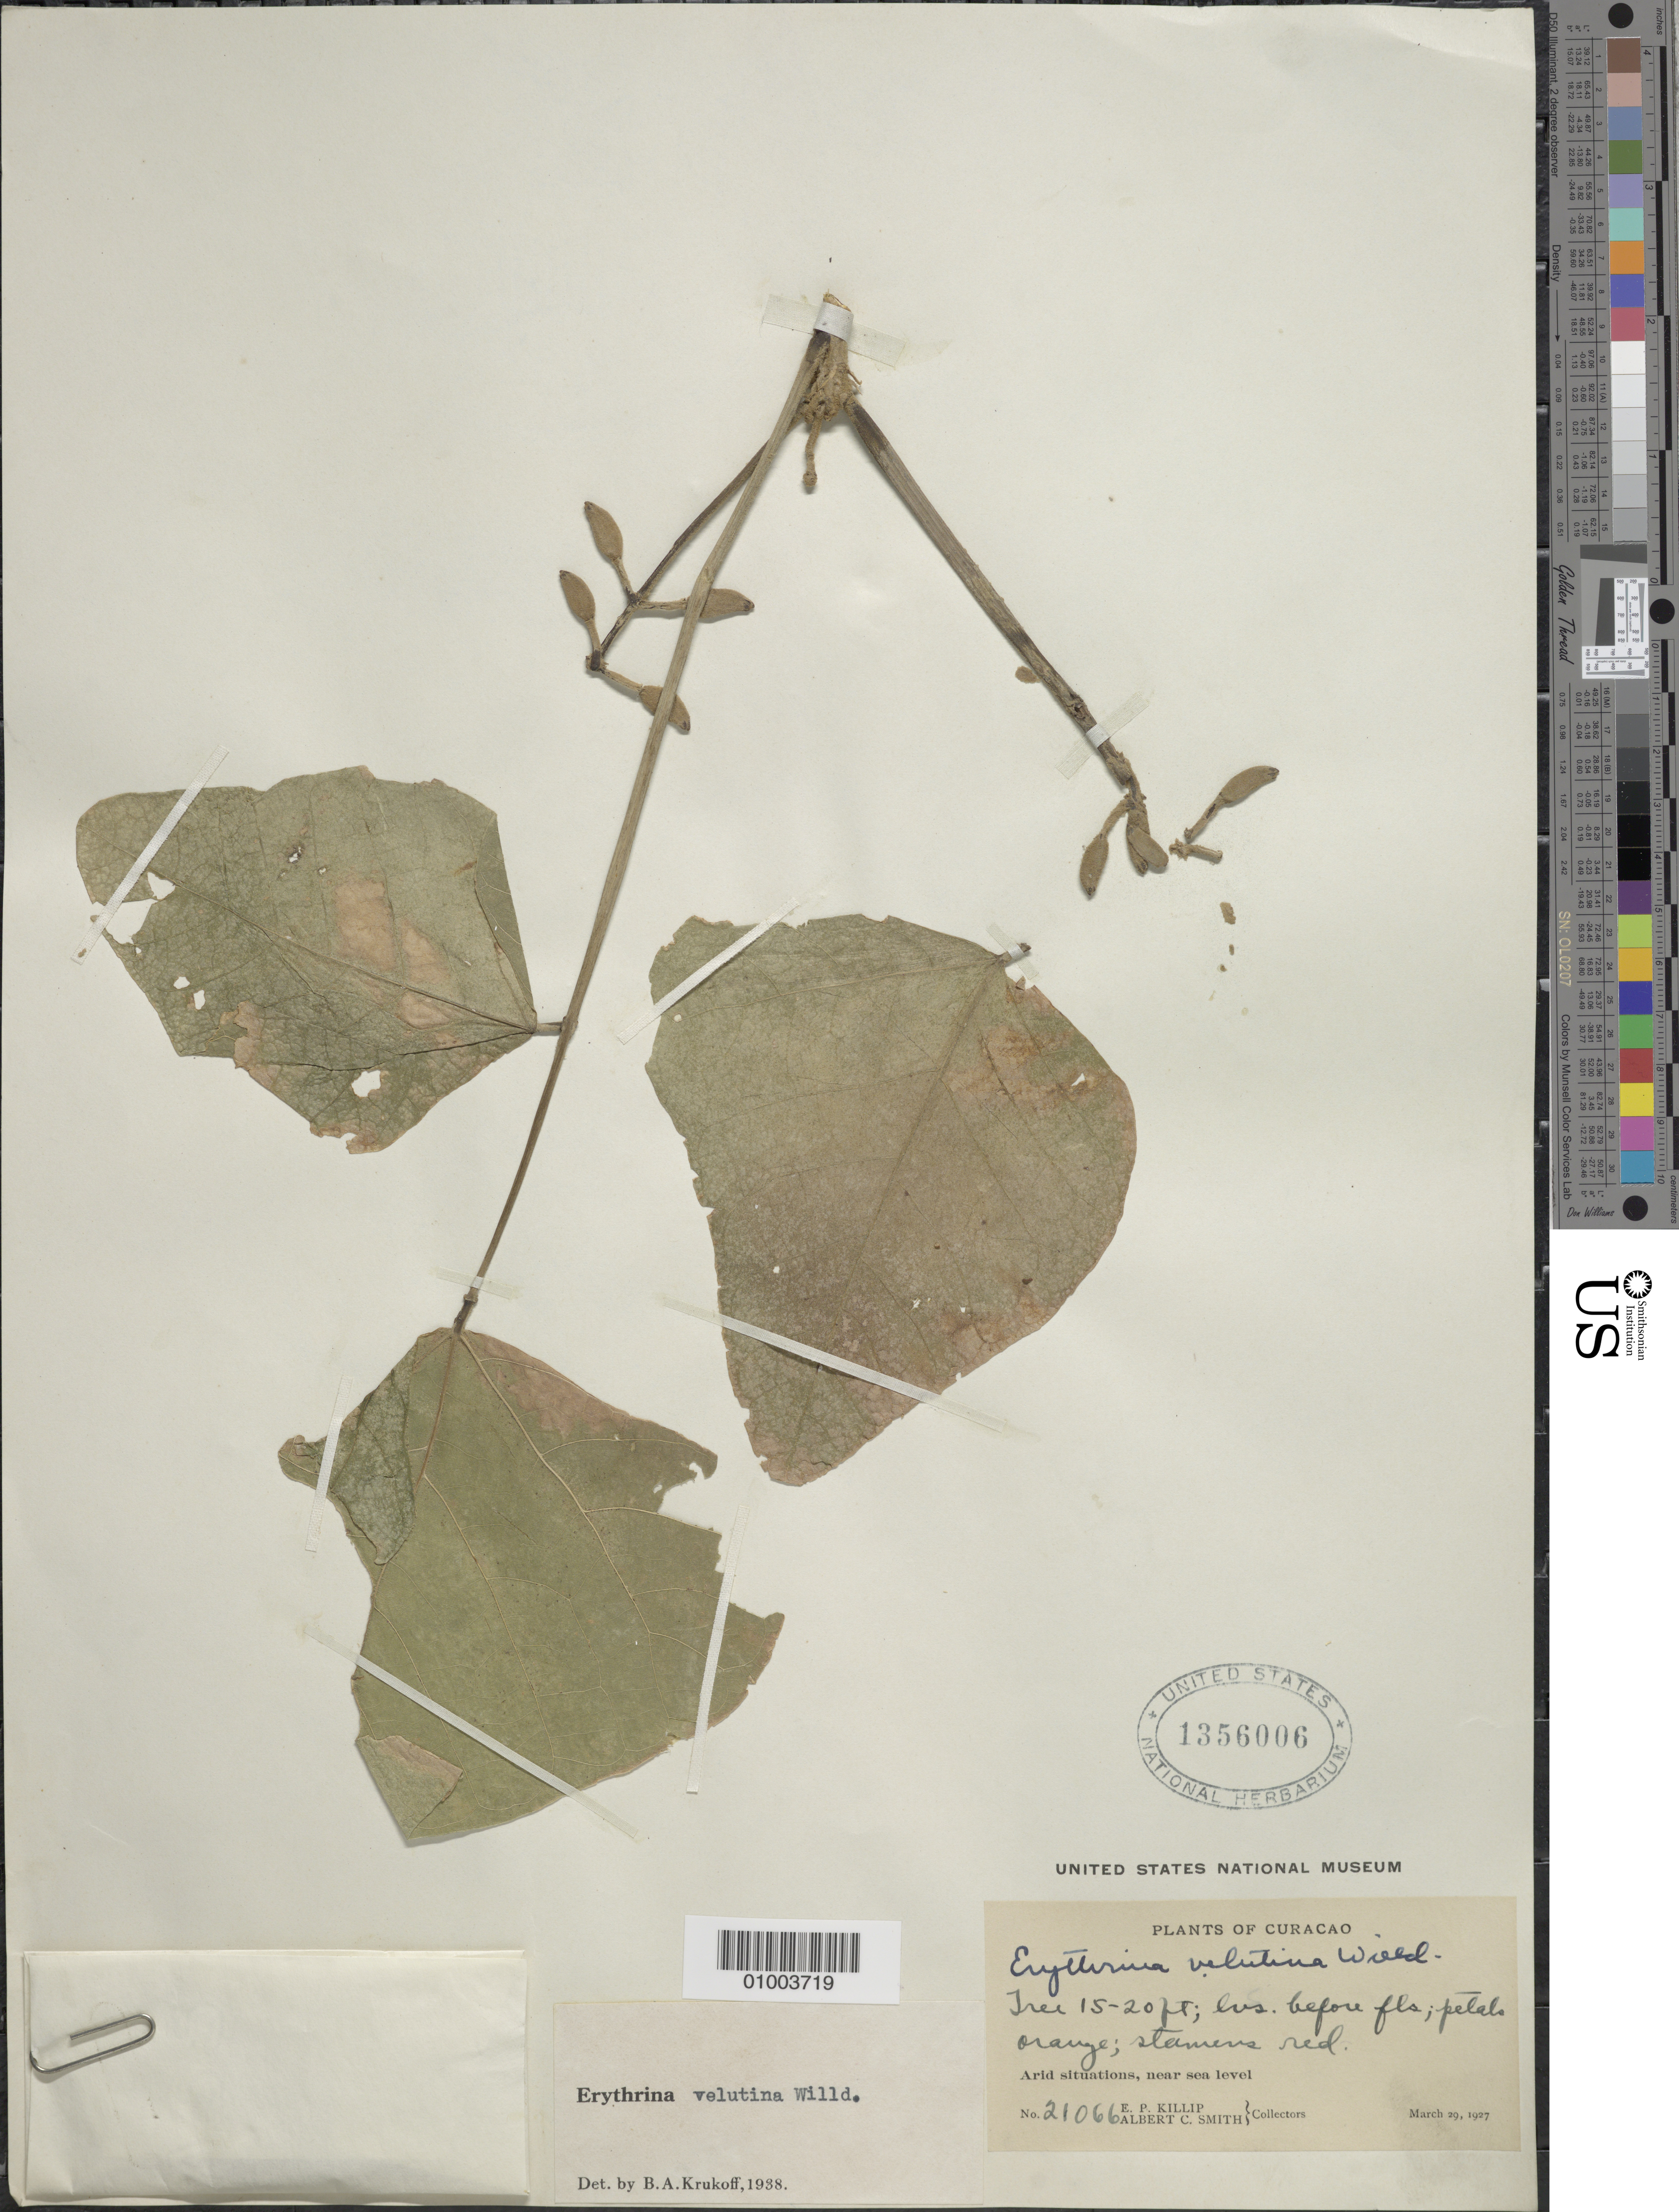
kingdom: Plantae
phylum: Tracheophyta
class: Magnoliopsida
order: Fabales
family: Fabaceae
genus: Erythrina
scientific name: Erythrina velutina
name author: Willd.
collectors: E. P. Killip & A. C. Smith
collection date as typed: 29 Mar 1927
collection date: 1927-03-29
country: Curaçao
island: Curaçao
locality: Tree 15-20m. Arid situations, near sea level.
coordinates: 0 N, 0 E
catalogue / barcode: US 1356006